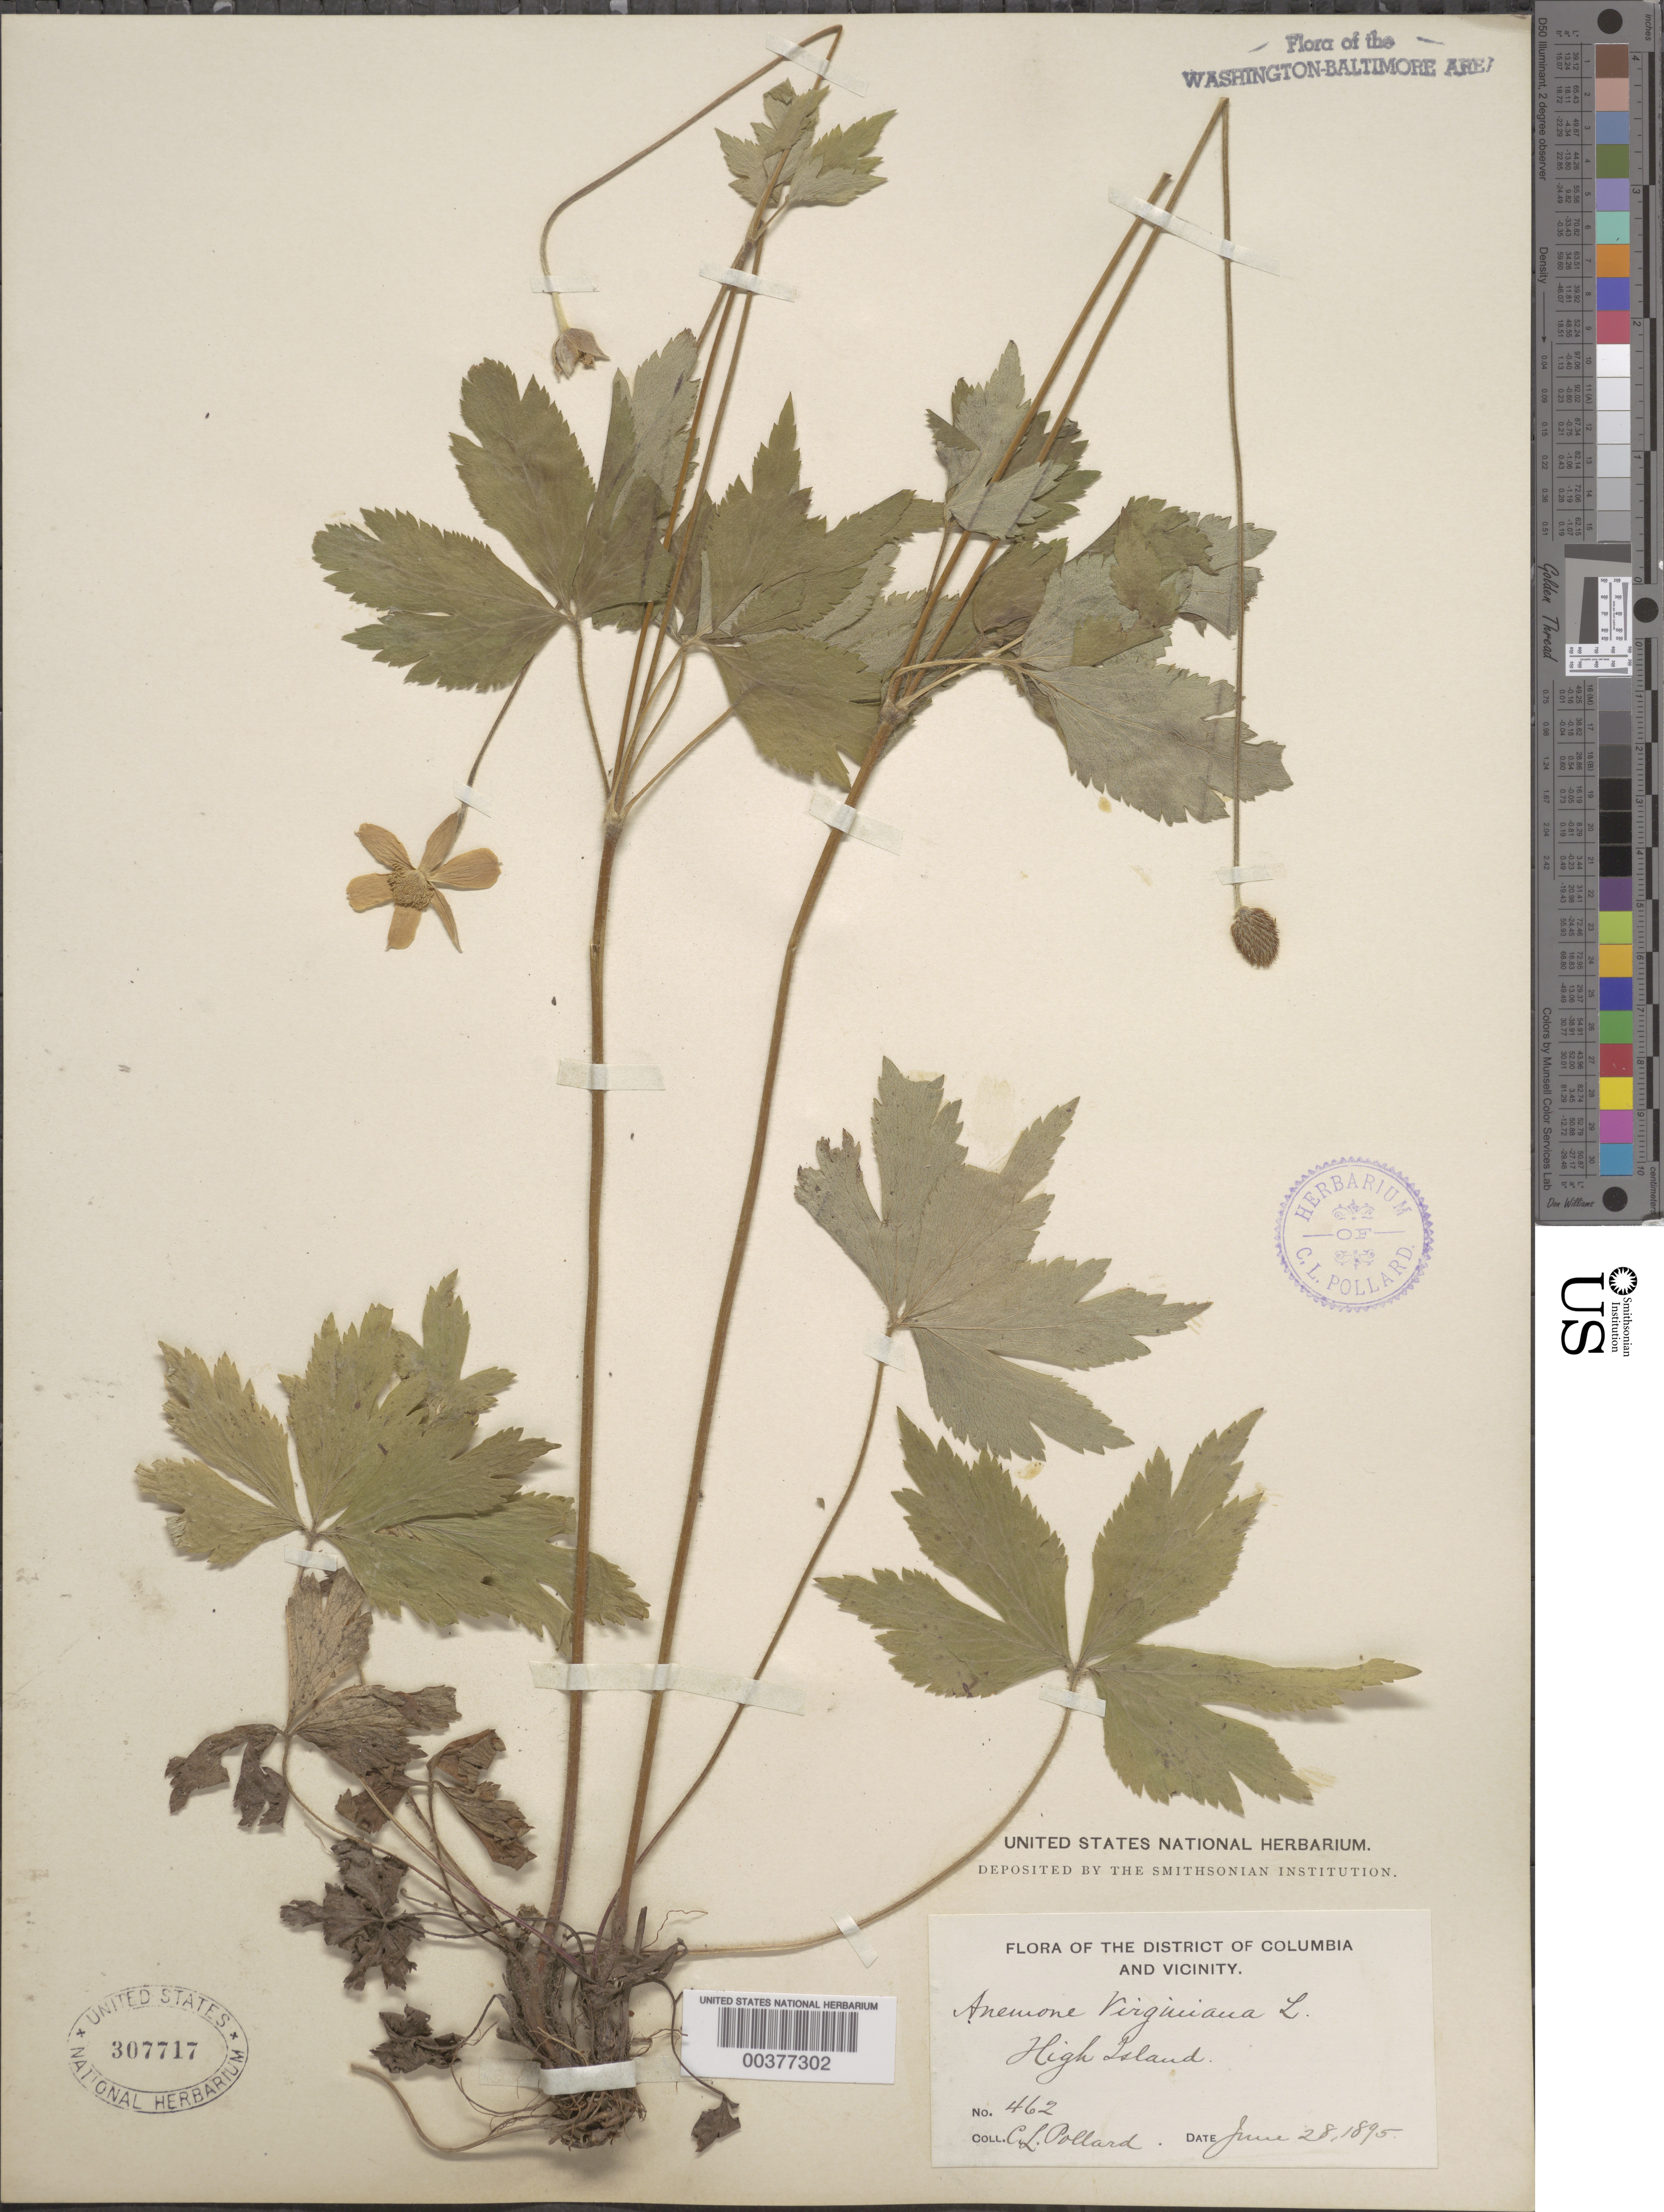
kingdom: Plantae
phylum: Tracheophyta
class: Magnoliopsida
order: Ranunculales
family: Ranunculaceae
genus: Anemone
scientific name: Anemone virginiana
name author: L.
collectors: C. L. Pollard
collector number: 462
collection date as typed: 28 Jun 1895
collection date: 1895-06-28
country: United States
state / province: Maryland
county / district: Montgomery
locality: High Island C. & O. Canal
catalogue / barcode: US 307717